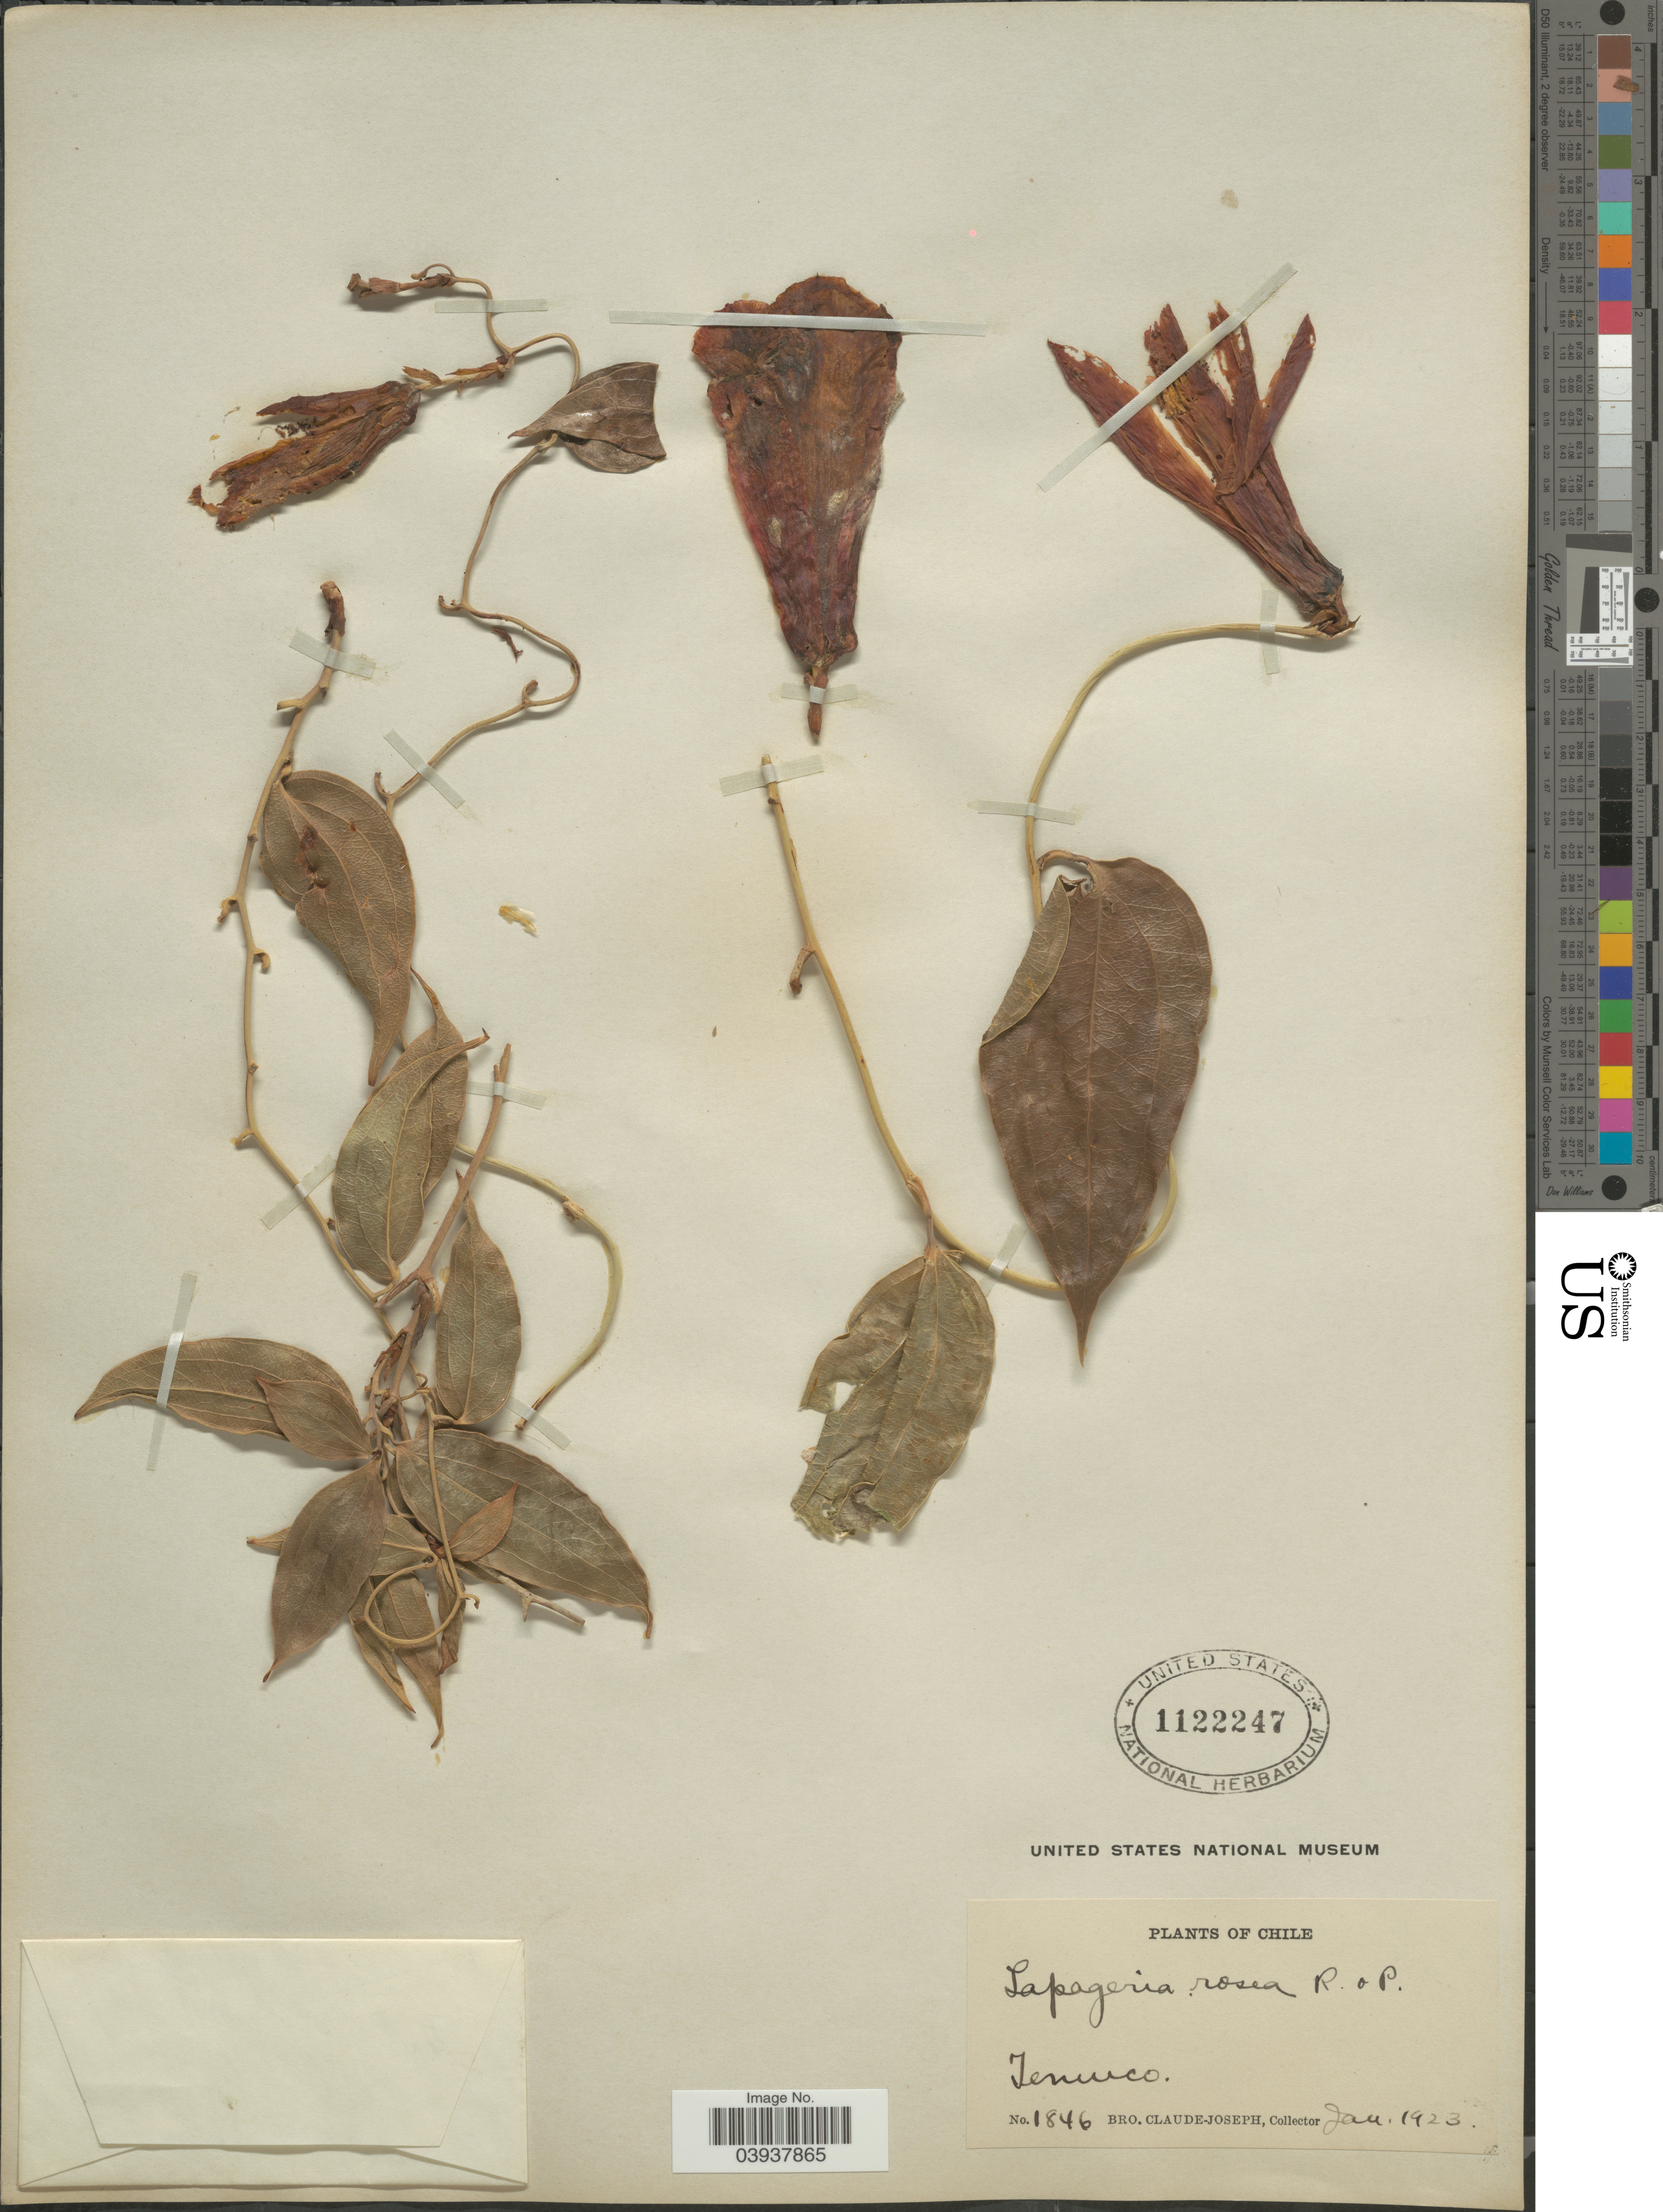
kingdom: Plantae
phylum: Tracheophyta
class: Liliopsida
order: Liliales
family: Philesiaceae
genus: Lapageria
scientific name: Lapageria rosea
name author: Ruiz & Pav.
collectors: Bro. Claude-Joseph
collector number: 1846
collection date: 1923-01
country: Chile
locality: Temuco.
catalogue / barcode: US 1122247